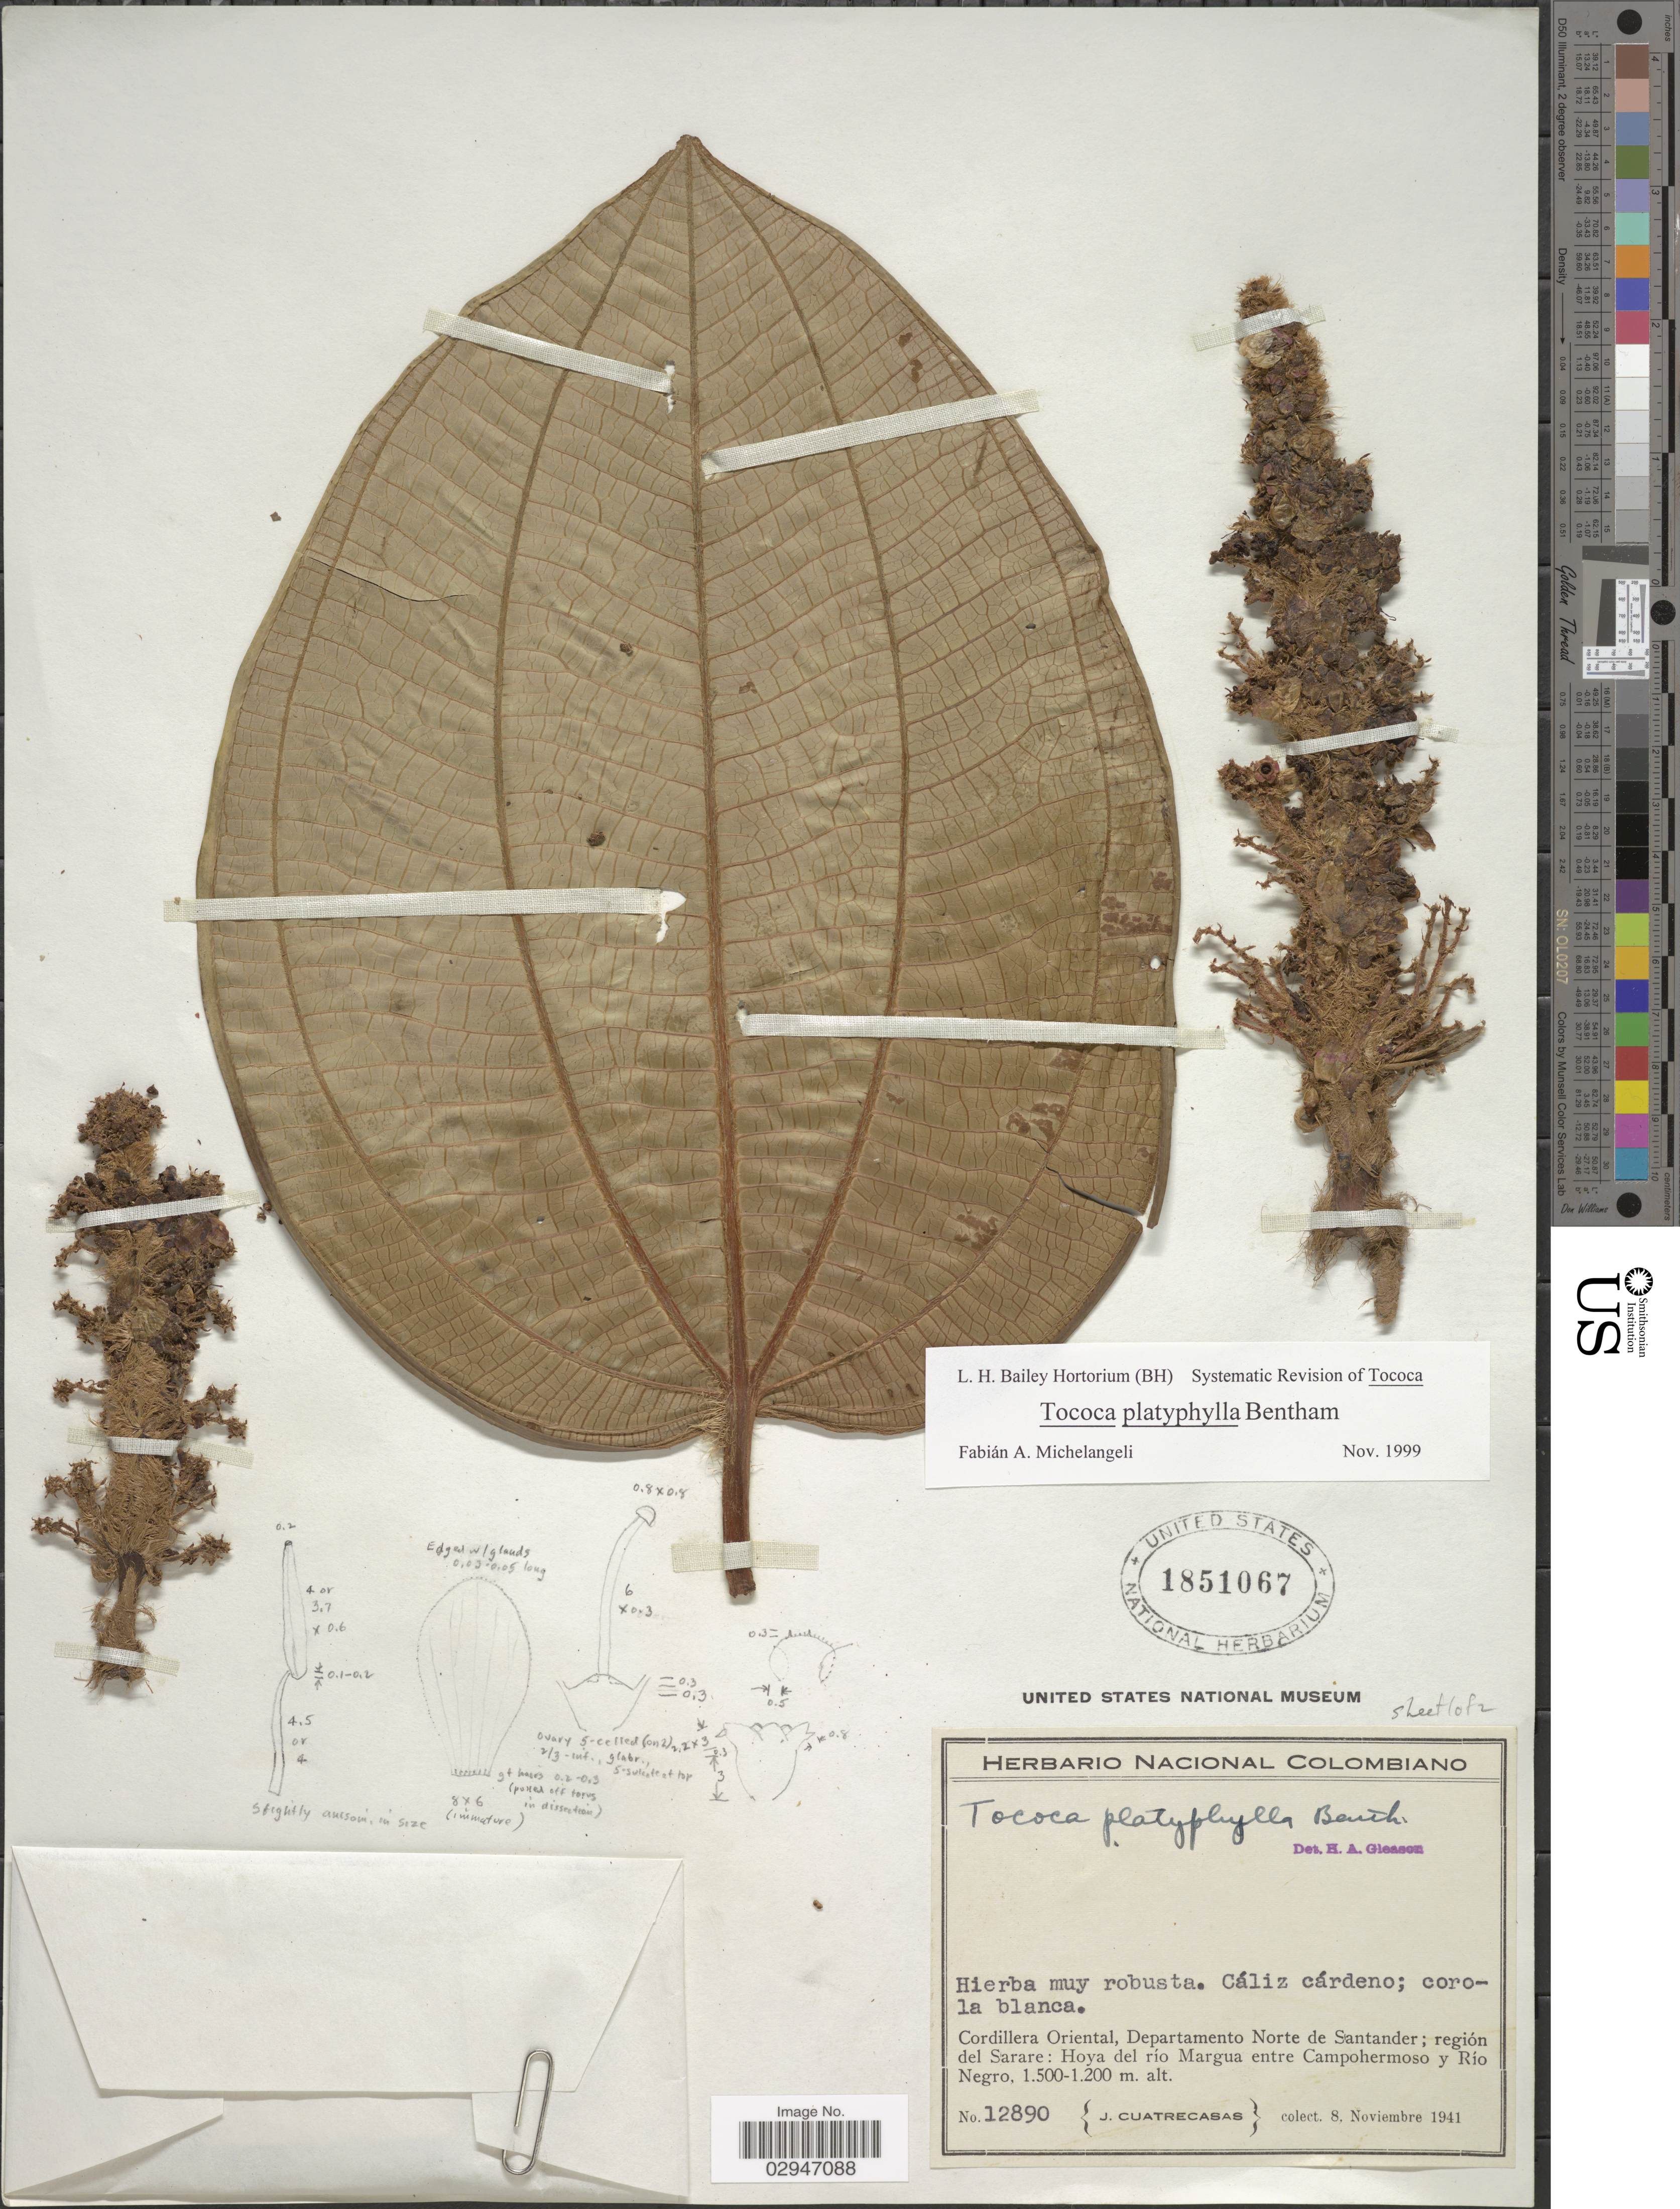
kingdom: Plantae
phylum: Tracheophyta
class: Magnoliopsida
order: Myrtales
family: Melastomataceae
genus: Tococa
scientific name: Tococa platyphylla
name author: Benth.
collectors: J. Cuatrecasas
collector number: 12890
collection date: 1941-11-08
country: Colombia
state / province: Norte de Santander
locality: Cordillera Oriental, Departamento Norte de Santander; región del Sarare: Hoya del río Margua entre Campohermoso y Río Negro.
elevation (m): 1200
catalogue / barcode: US 1851067